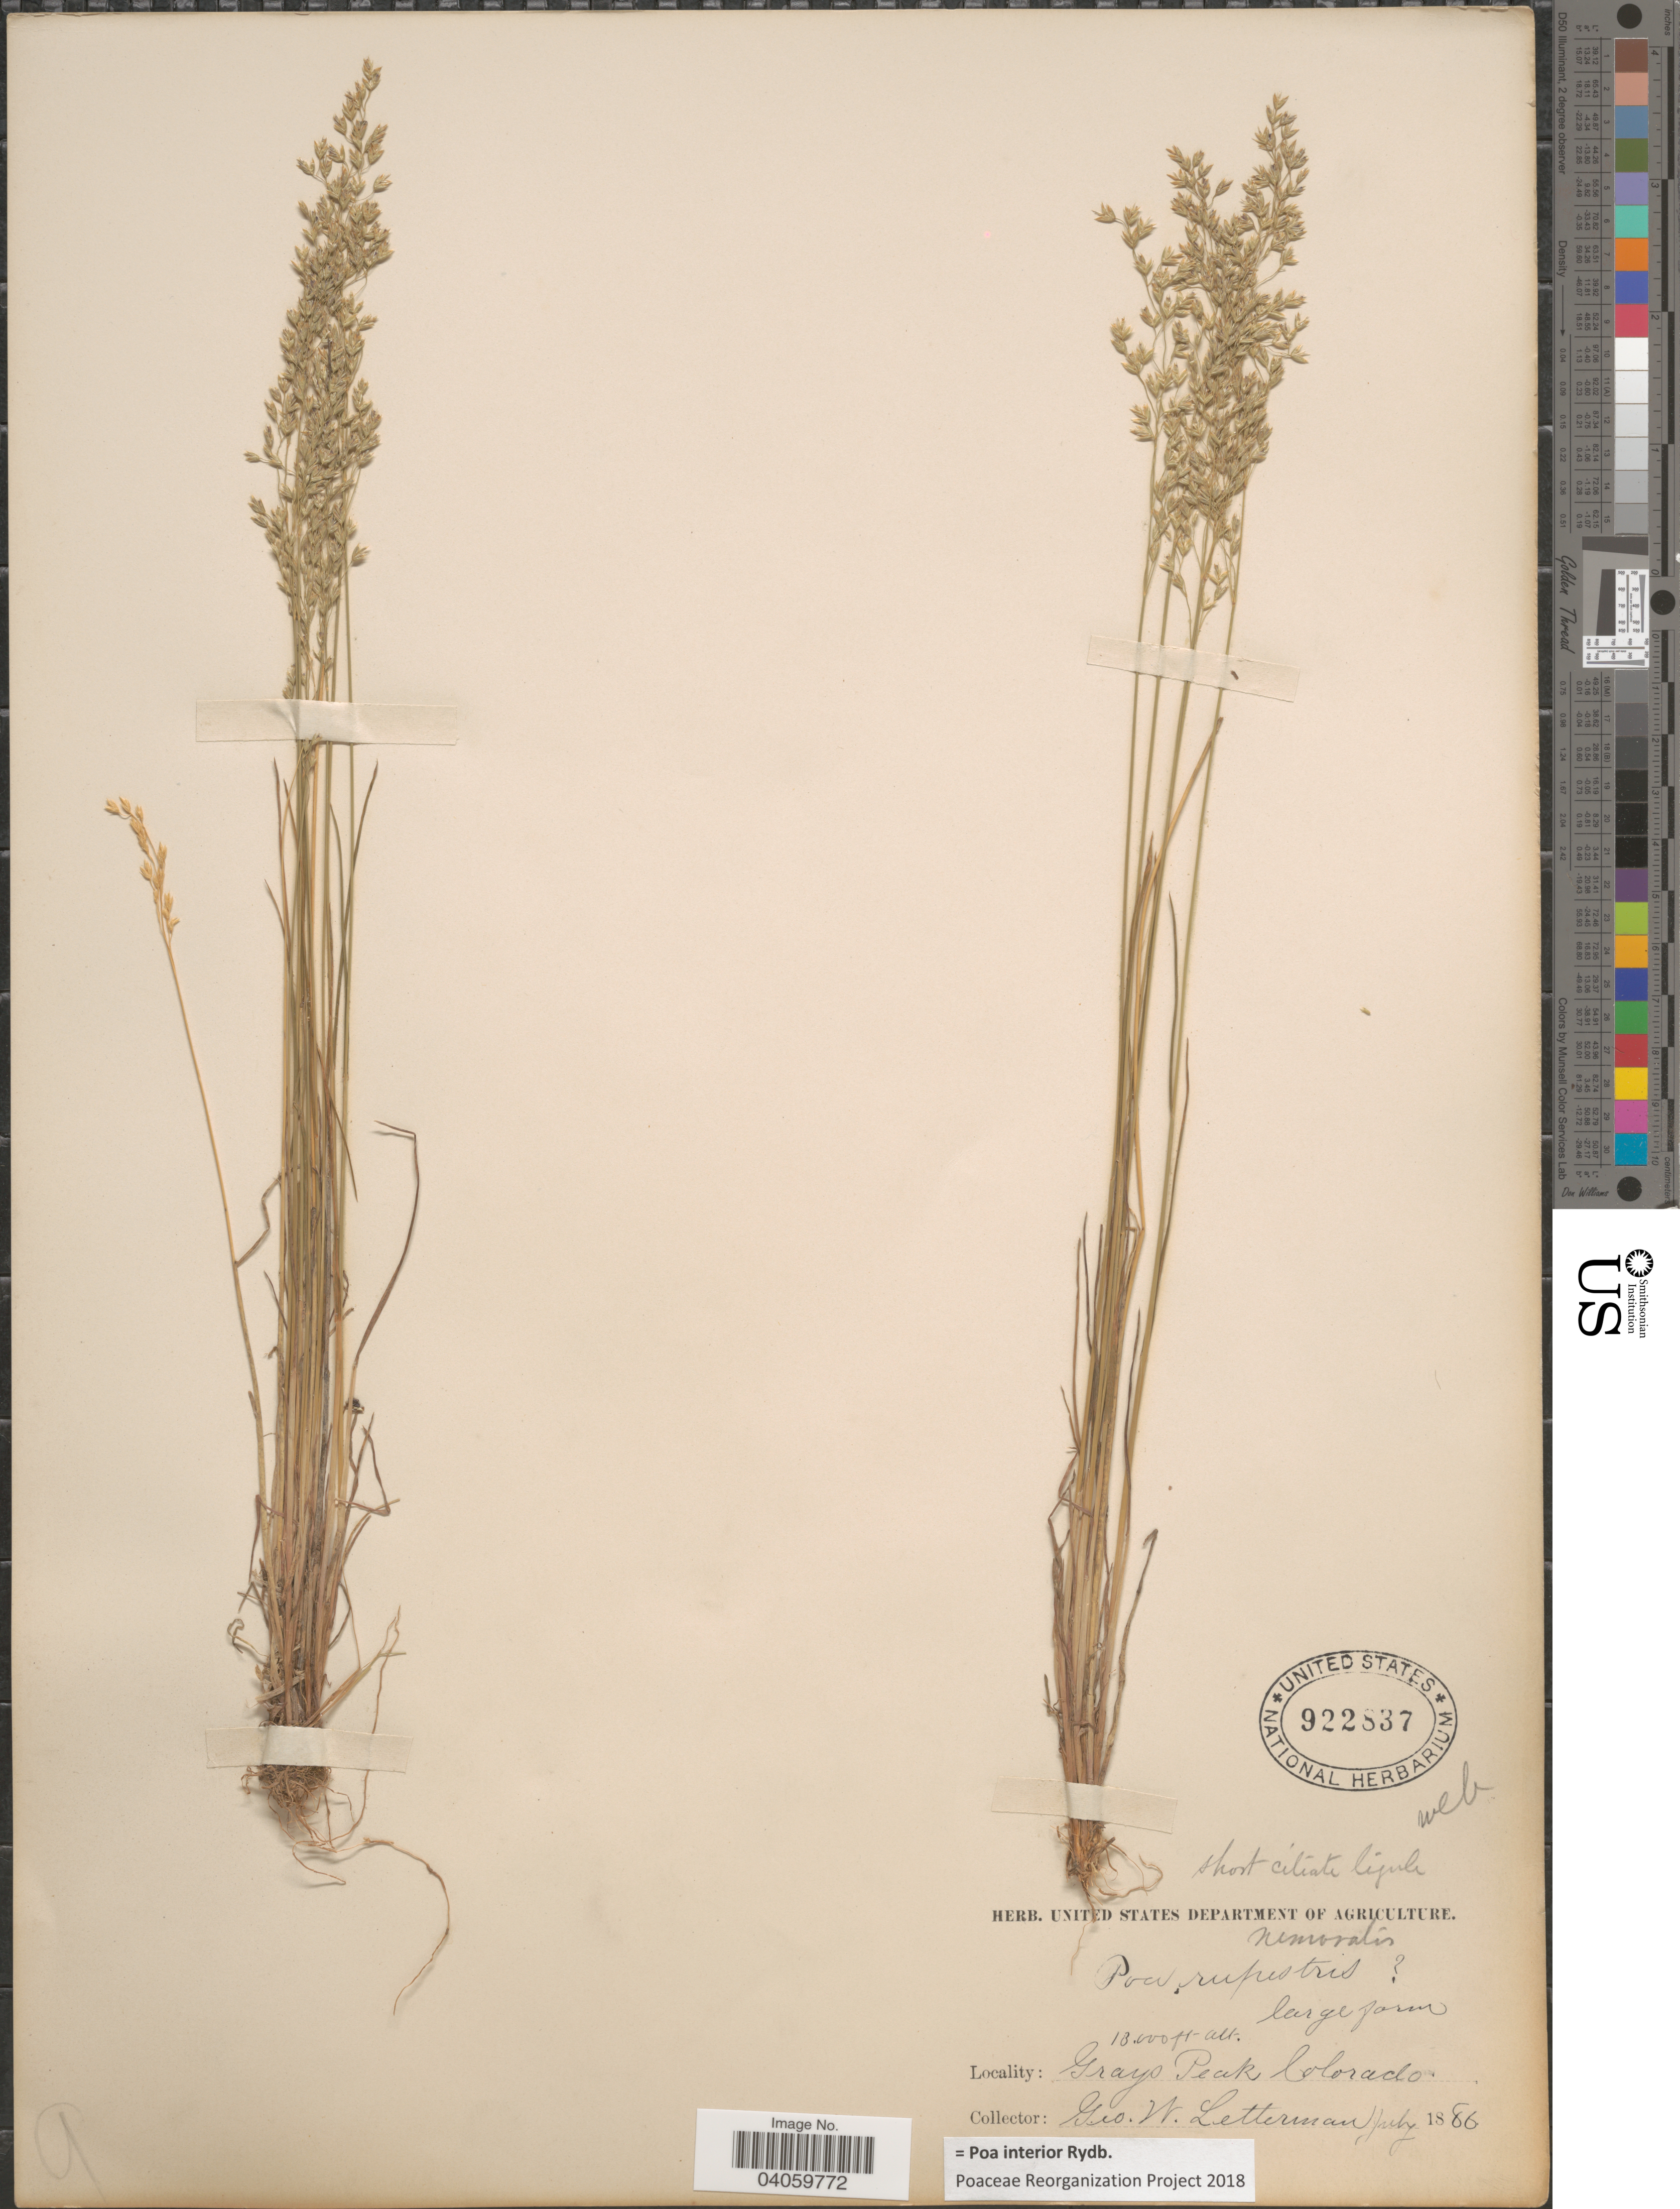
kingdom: Plantae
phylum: Tracheophyta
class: Liliopsida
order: Poales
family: Poaceae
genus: Poa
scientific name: Poa interior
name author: Rydb.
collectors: G. W. Letterman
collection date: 1886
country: United States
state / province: Colorado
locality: Grays Peak.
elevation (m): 3962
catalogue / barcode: US 922837